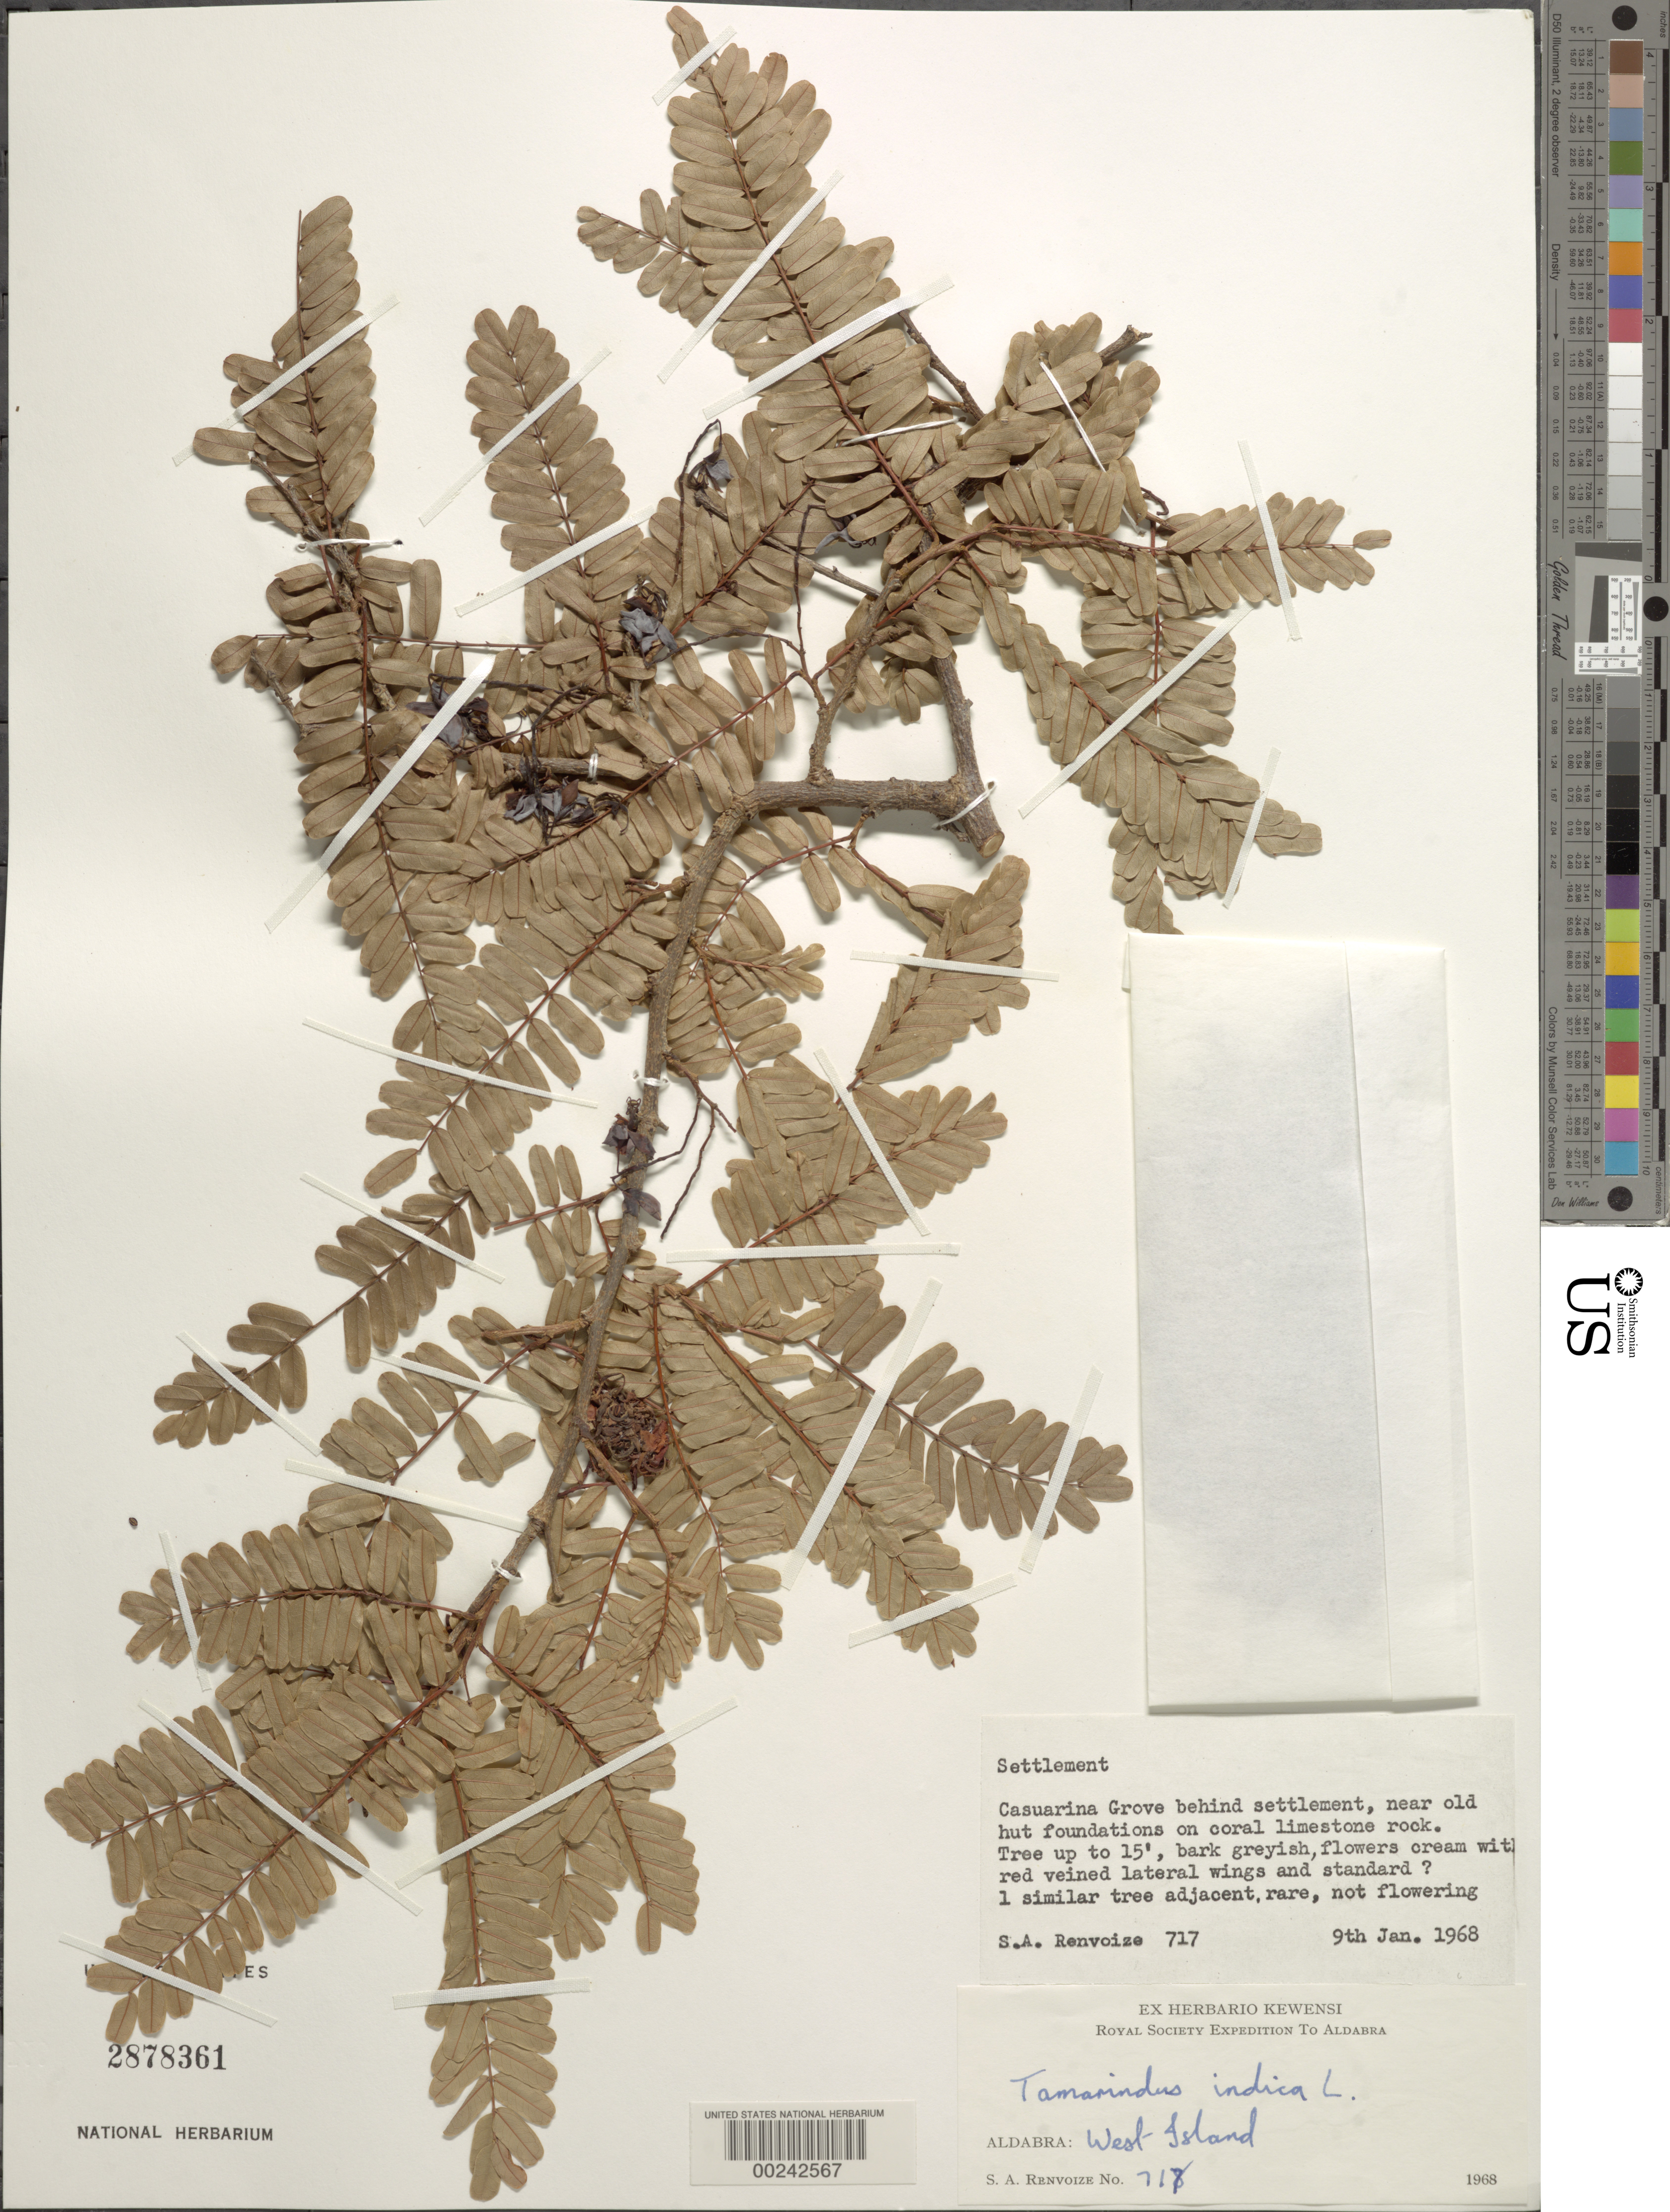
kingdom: Plantae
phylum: Tracheophyta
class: Magnoliopsida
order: Fabales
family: Fabaceae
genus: Tamarindus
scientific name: Tamarindus indica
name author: L.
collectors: S. A. Renvoize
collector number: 717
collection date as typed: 09 Jan 1968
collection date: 1968-01-09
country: Seychelles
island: Aldabra Atoll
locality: West Islet., casuarina grove behind settlement, near old hut foundations. [West Island is part of Aldabra Island (Atoll).]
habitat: On coral limestone rock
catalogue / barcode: US 2878361